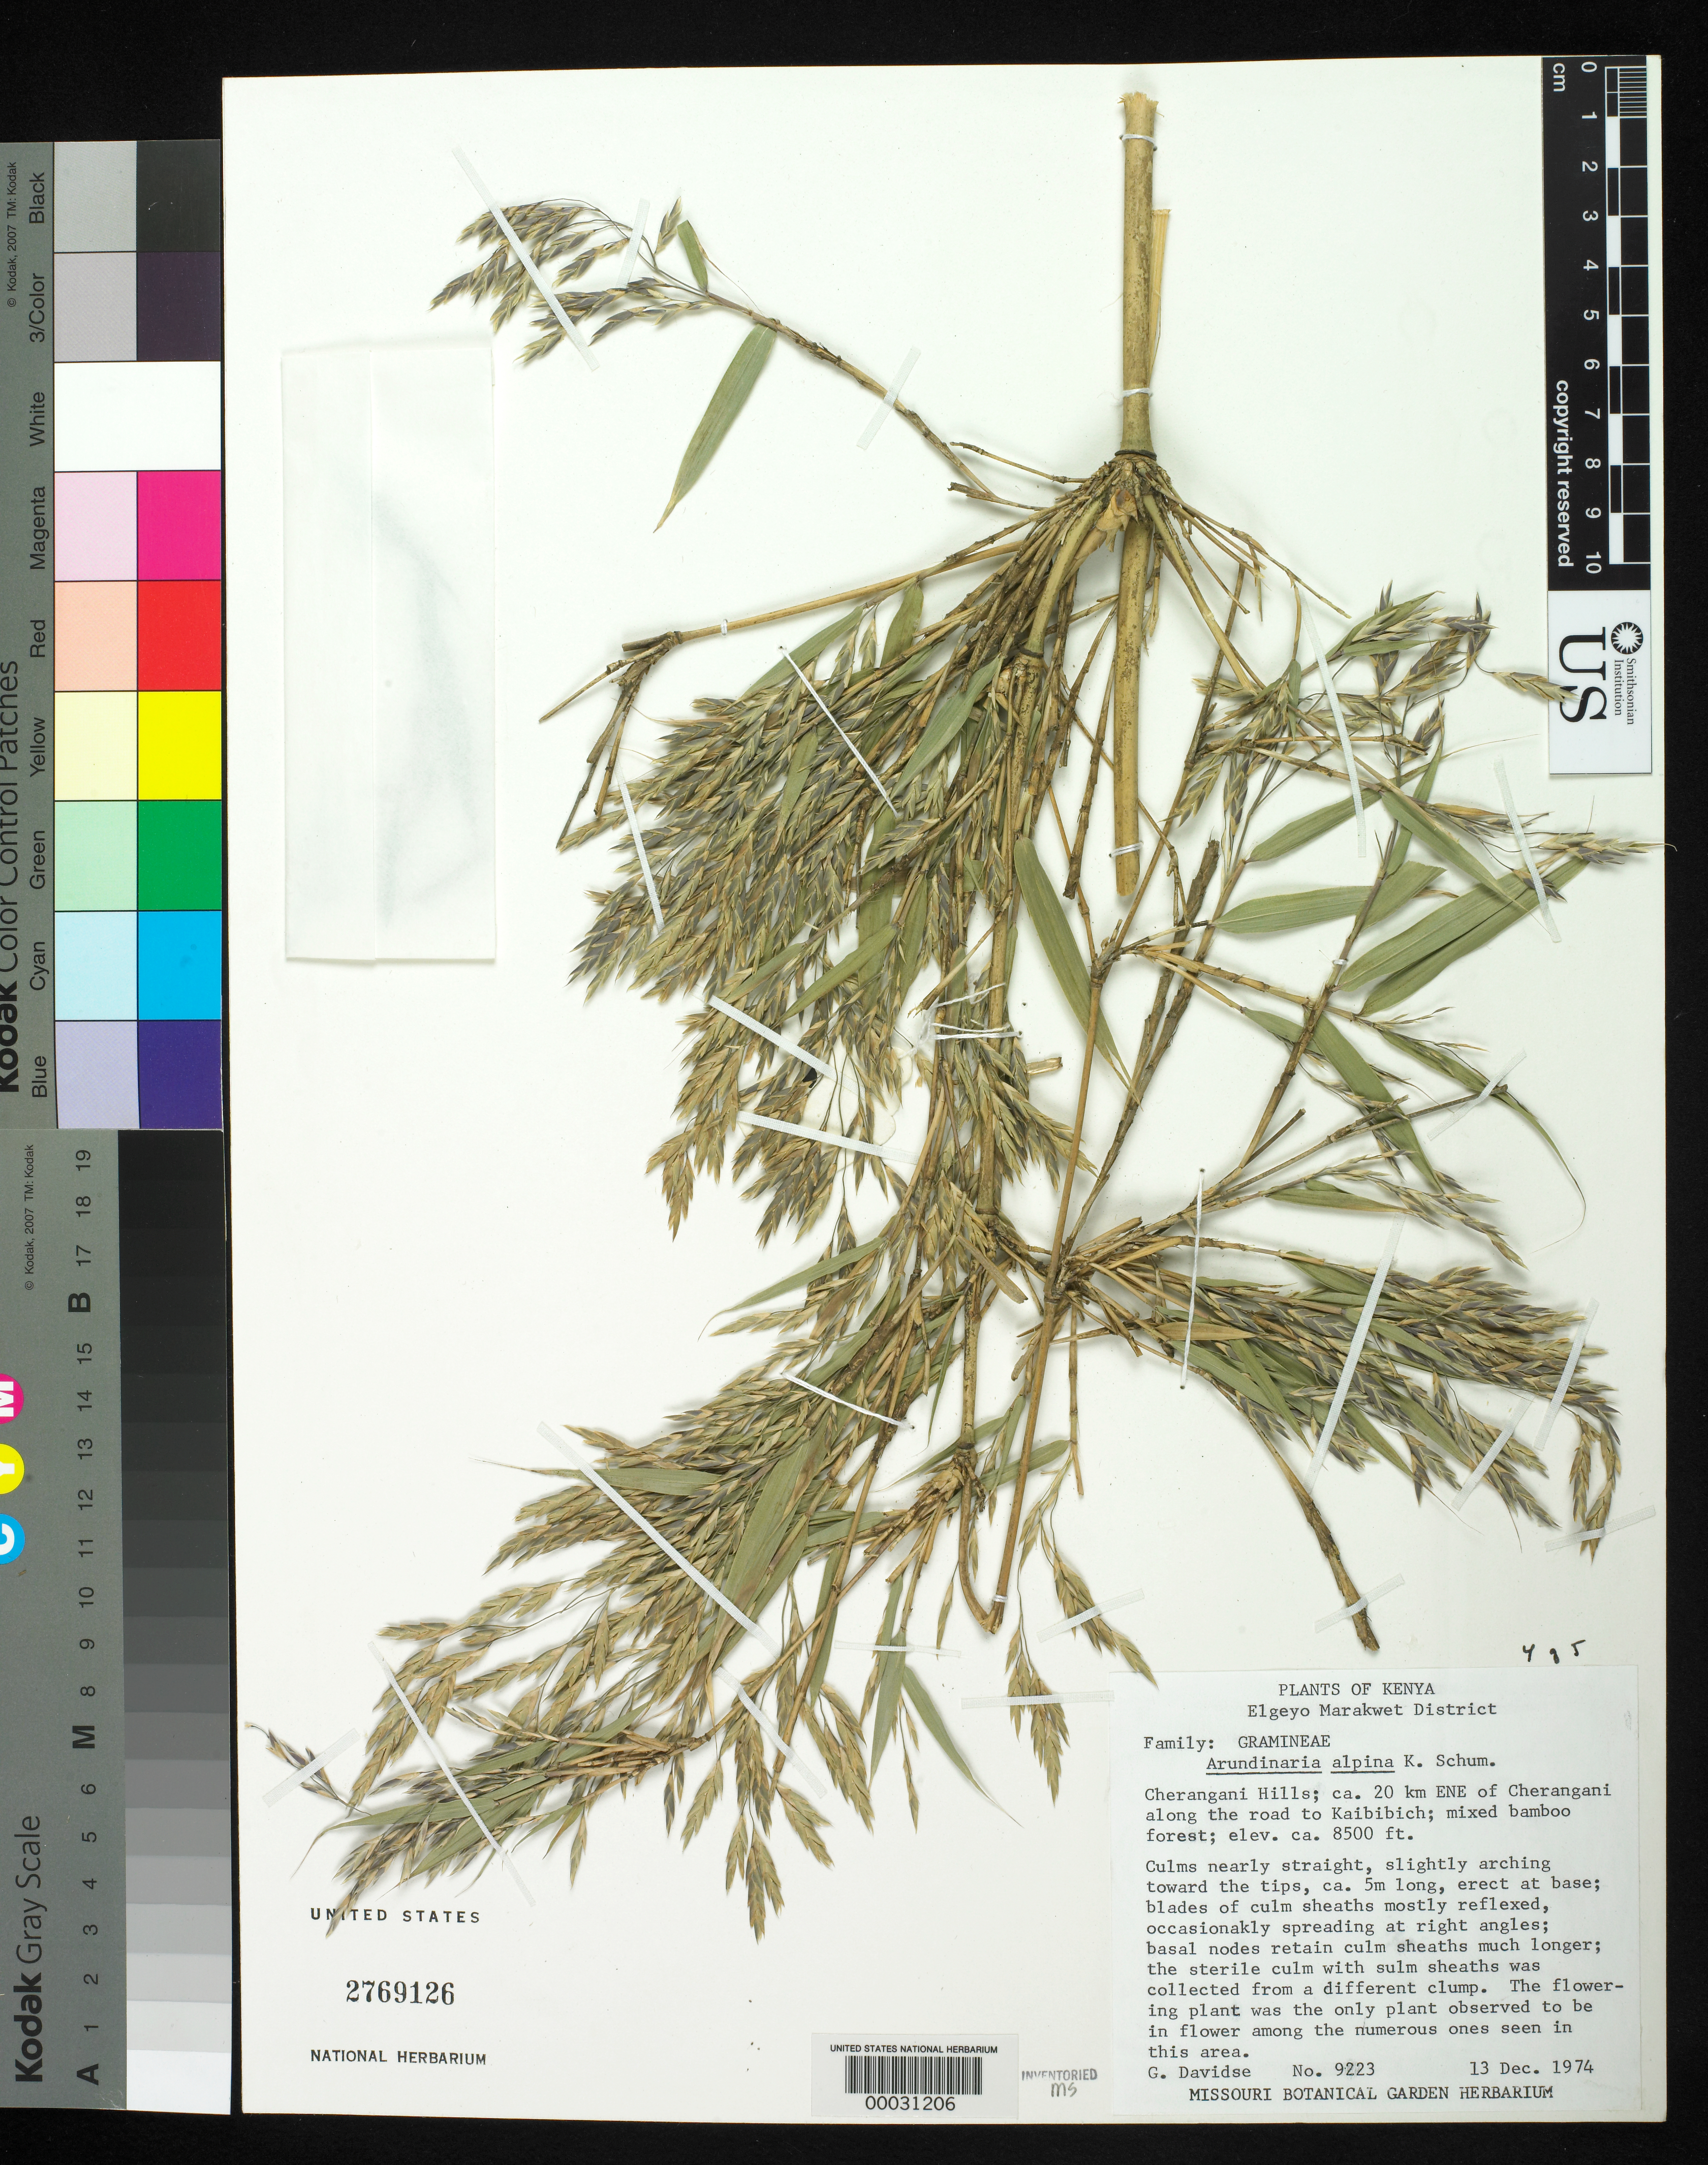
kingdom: Plantae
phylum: Tracheophyta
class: Liliopsida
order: Poales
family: Poaceae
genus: Oldeania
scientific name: Oldeania alpina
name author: (K. Schum.) Stapleton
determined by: Poaceae Reorganization Project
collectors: G. Davidse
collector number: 9223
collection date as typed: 13 Dec 1974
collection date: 1974-12-13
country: Kenya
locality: Cherangani hills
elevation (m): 2590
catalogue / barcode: US 2769126